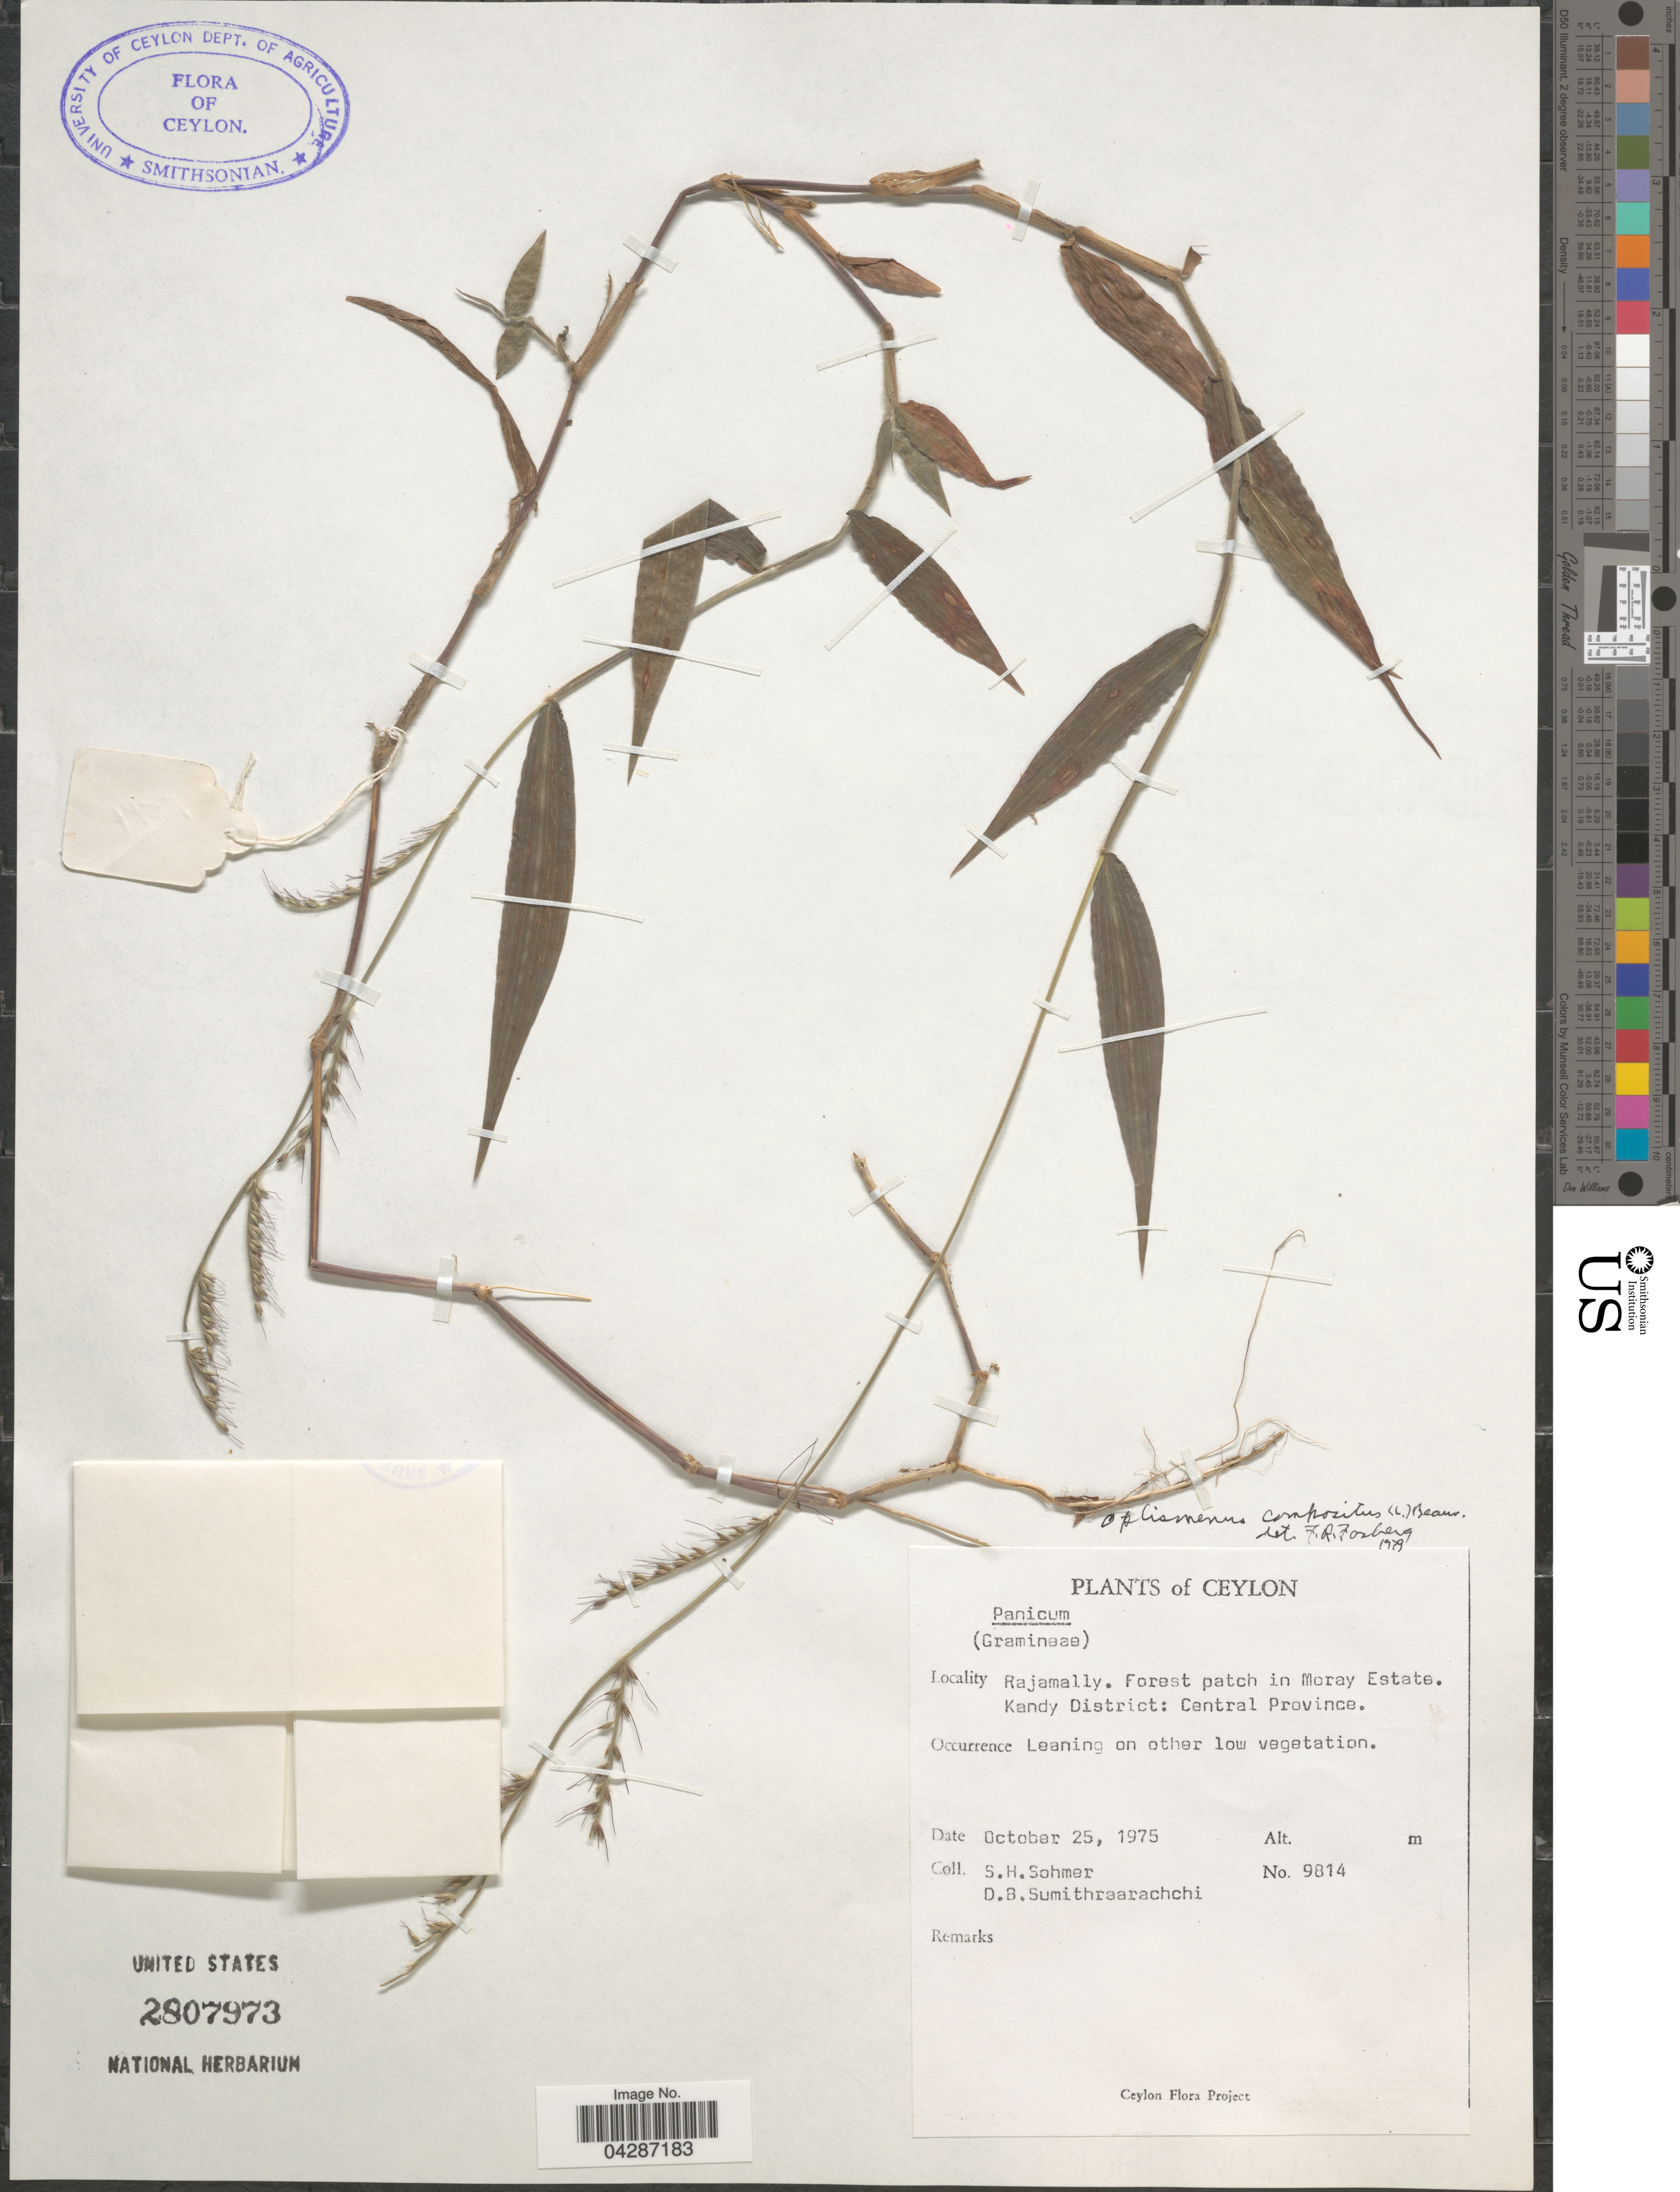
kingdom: Plantae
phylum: Tracheophyta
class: Liliopsida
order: Poales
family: Poaceae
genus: Oplismenus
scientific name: Oplismenus compositus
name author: (L.) P. Beauv.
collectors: S. H. Sohmer & D. B. Sumithraarachchi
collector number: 9814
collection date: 1975-10-25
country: Sri Lanka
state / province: Central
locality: Ceylon. Rajamally. Forest patch in Moray Estate. Kandy District.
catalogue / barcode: US 2807973